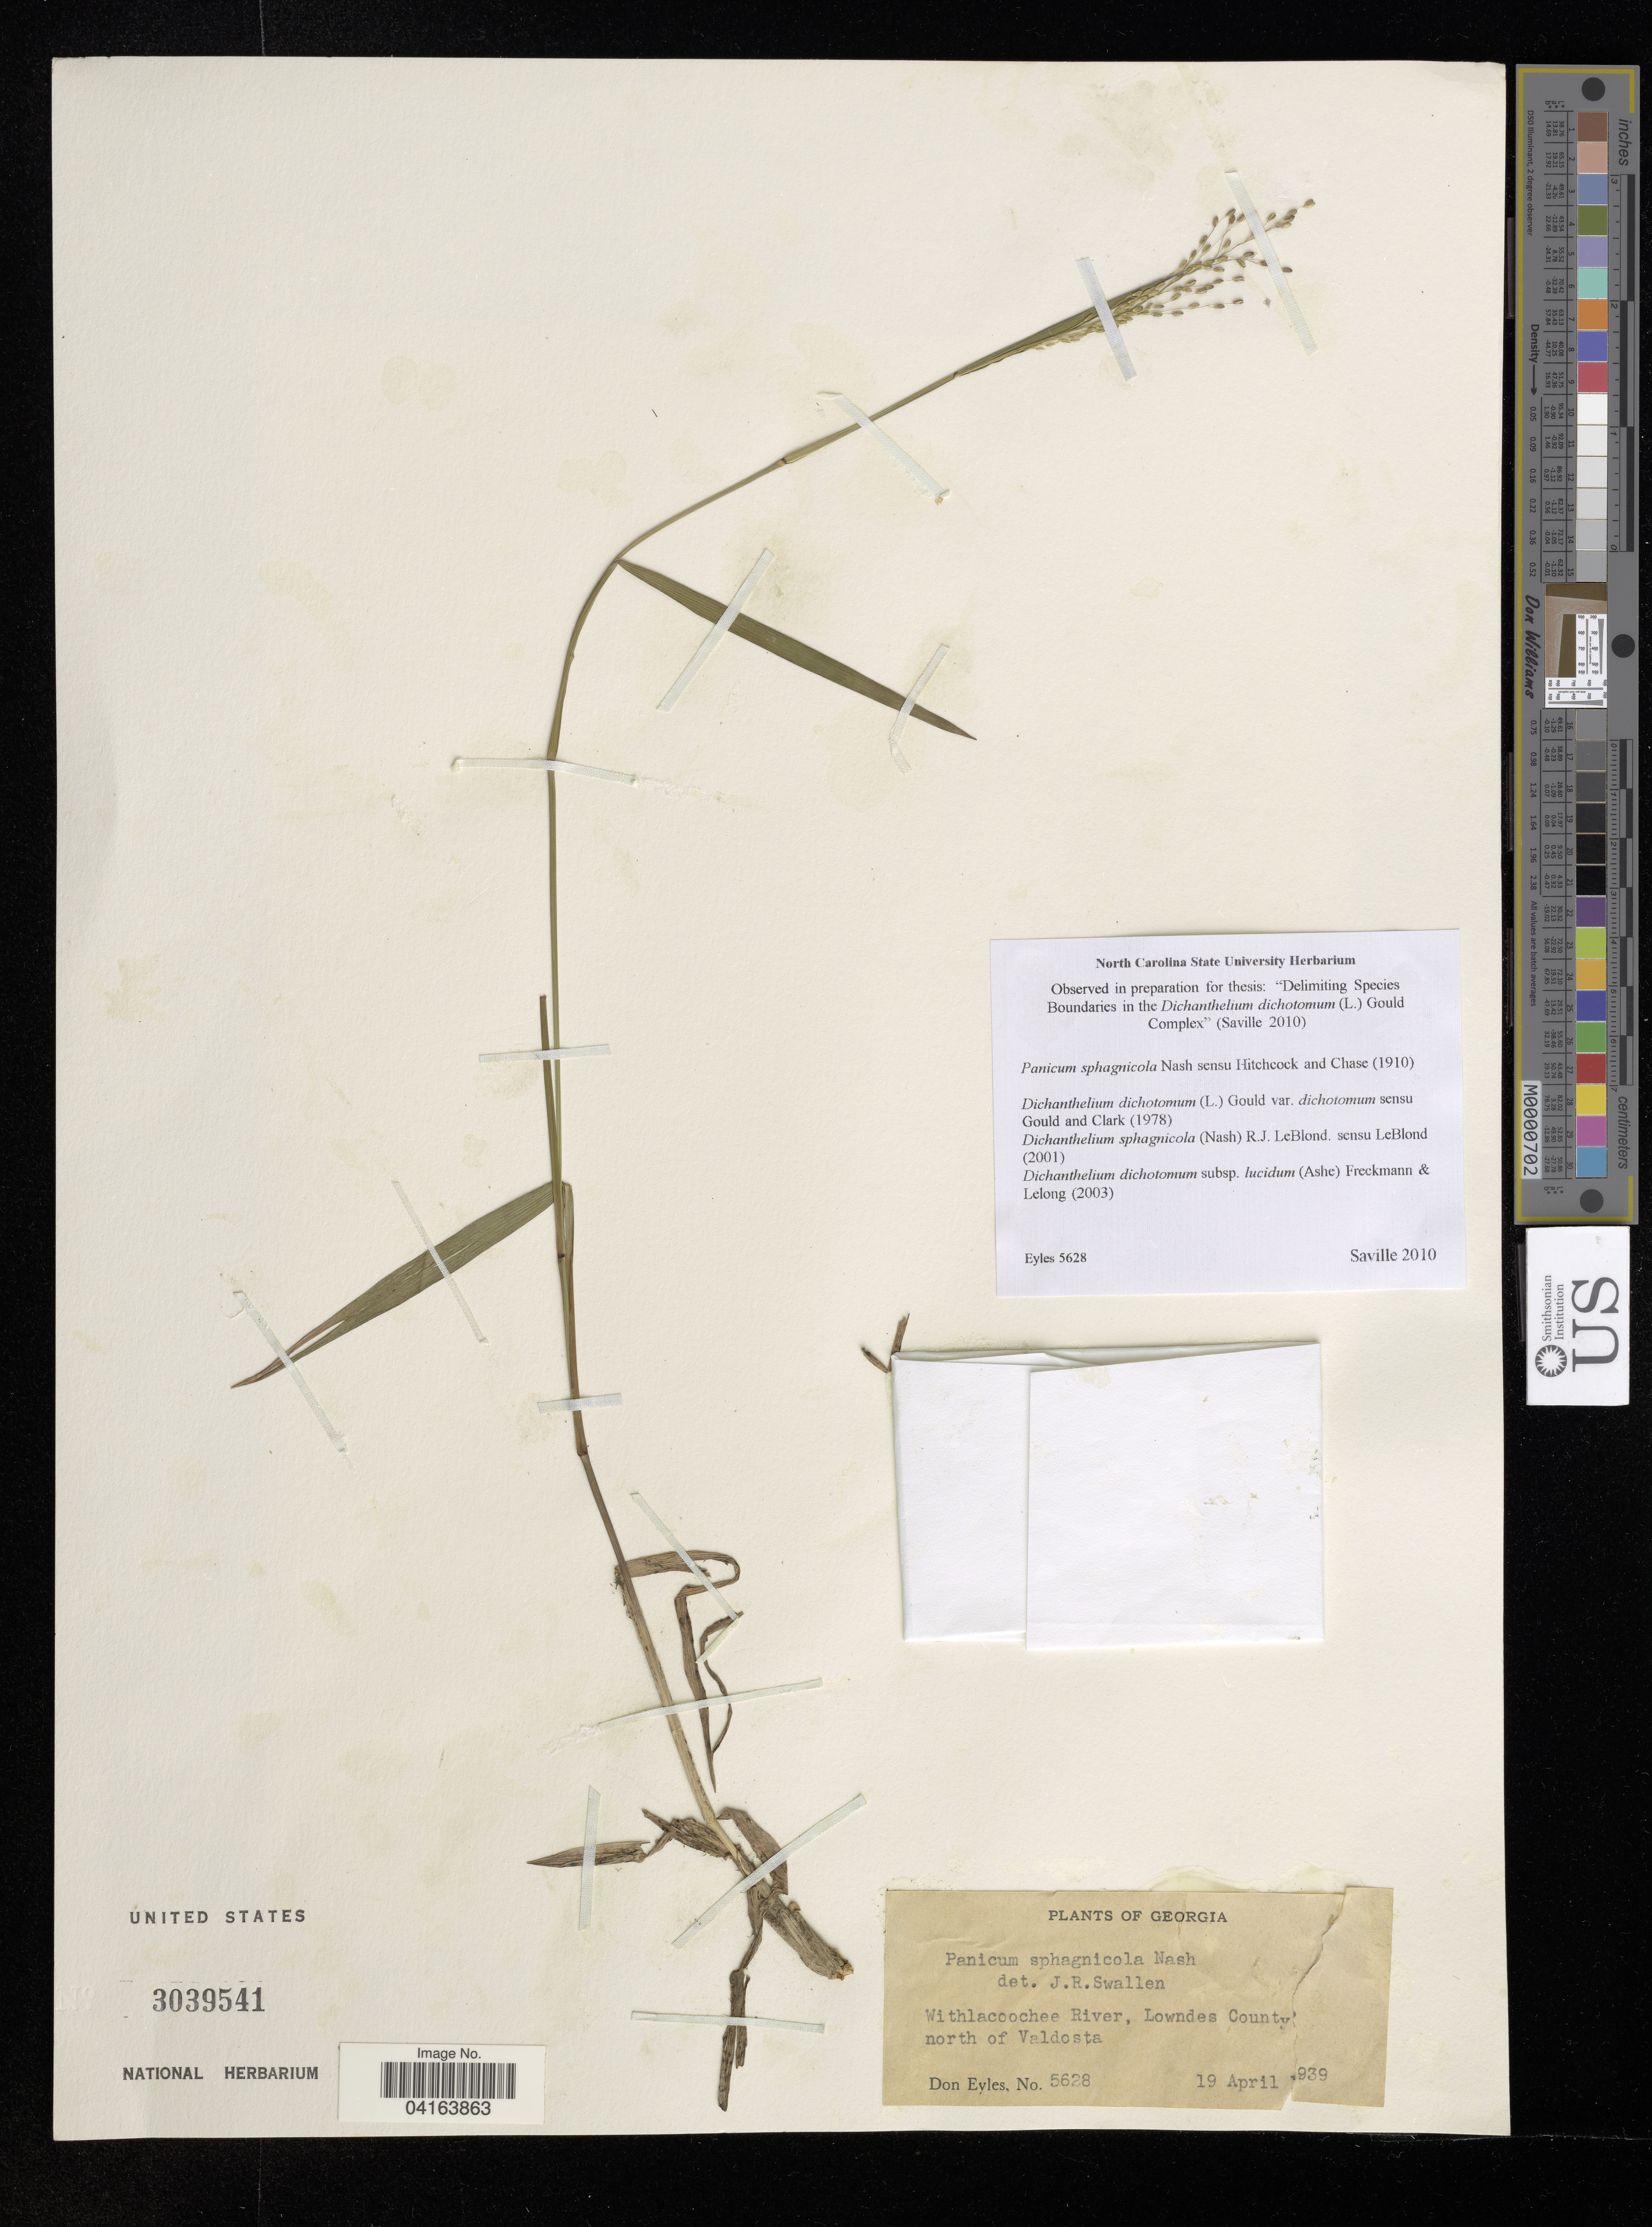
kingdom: Plantae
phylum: Tracheophyta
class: Liliopsida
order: Poales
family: Poaceae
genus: Dichanthelium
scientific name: Dichanthelium dichotomum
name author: (L.) Gould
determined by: Saville, A. C., (NCSC), North Carolina State University (UNITED STATES)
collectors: D. Eyles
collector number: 5628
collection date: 1939-04-19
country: United States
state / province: Georgia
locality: Withlacoochee River, Lowndes County. north of Valdosta.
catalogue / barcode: US 3039541